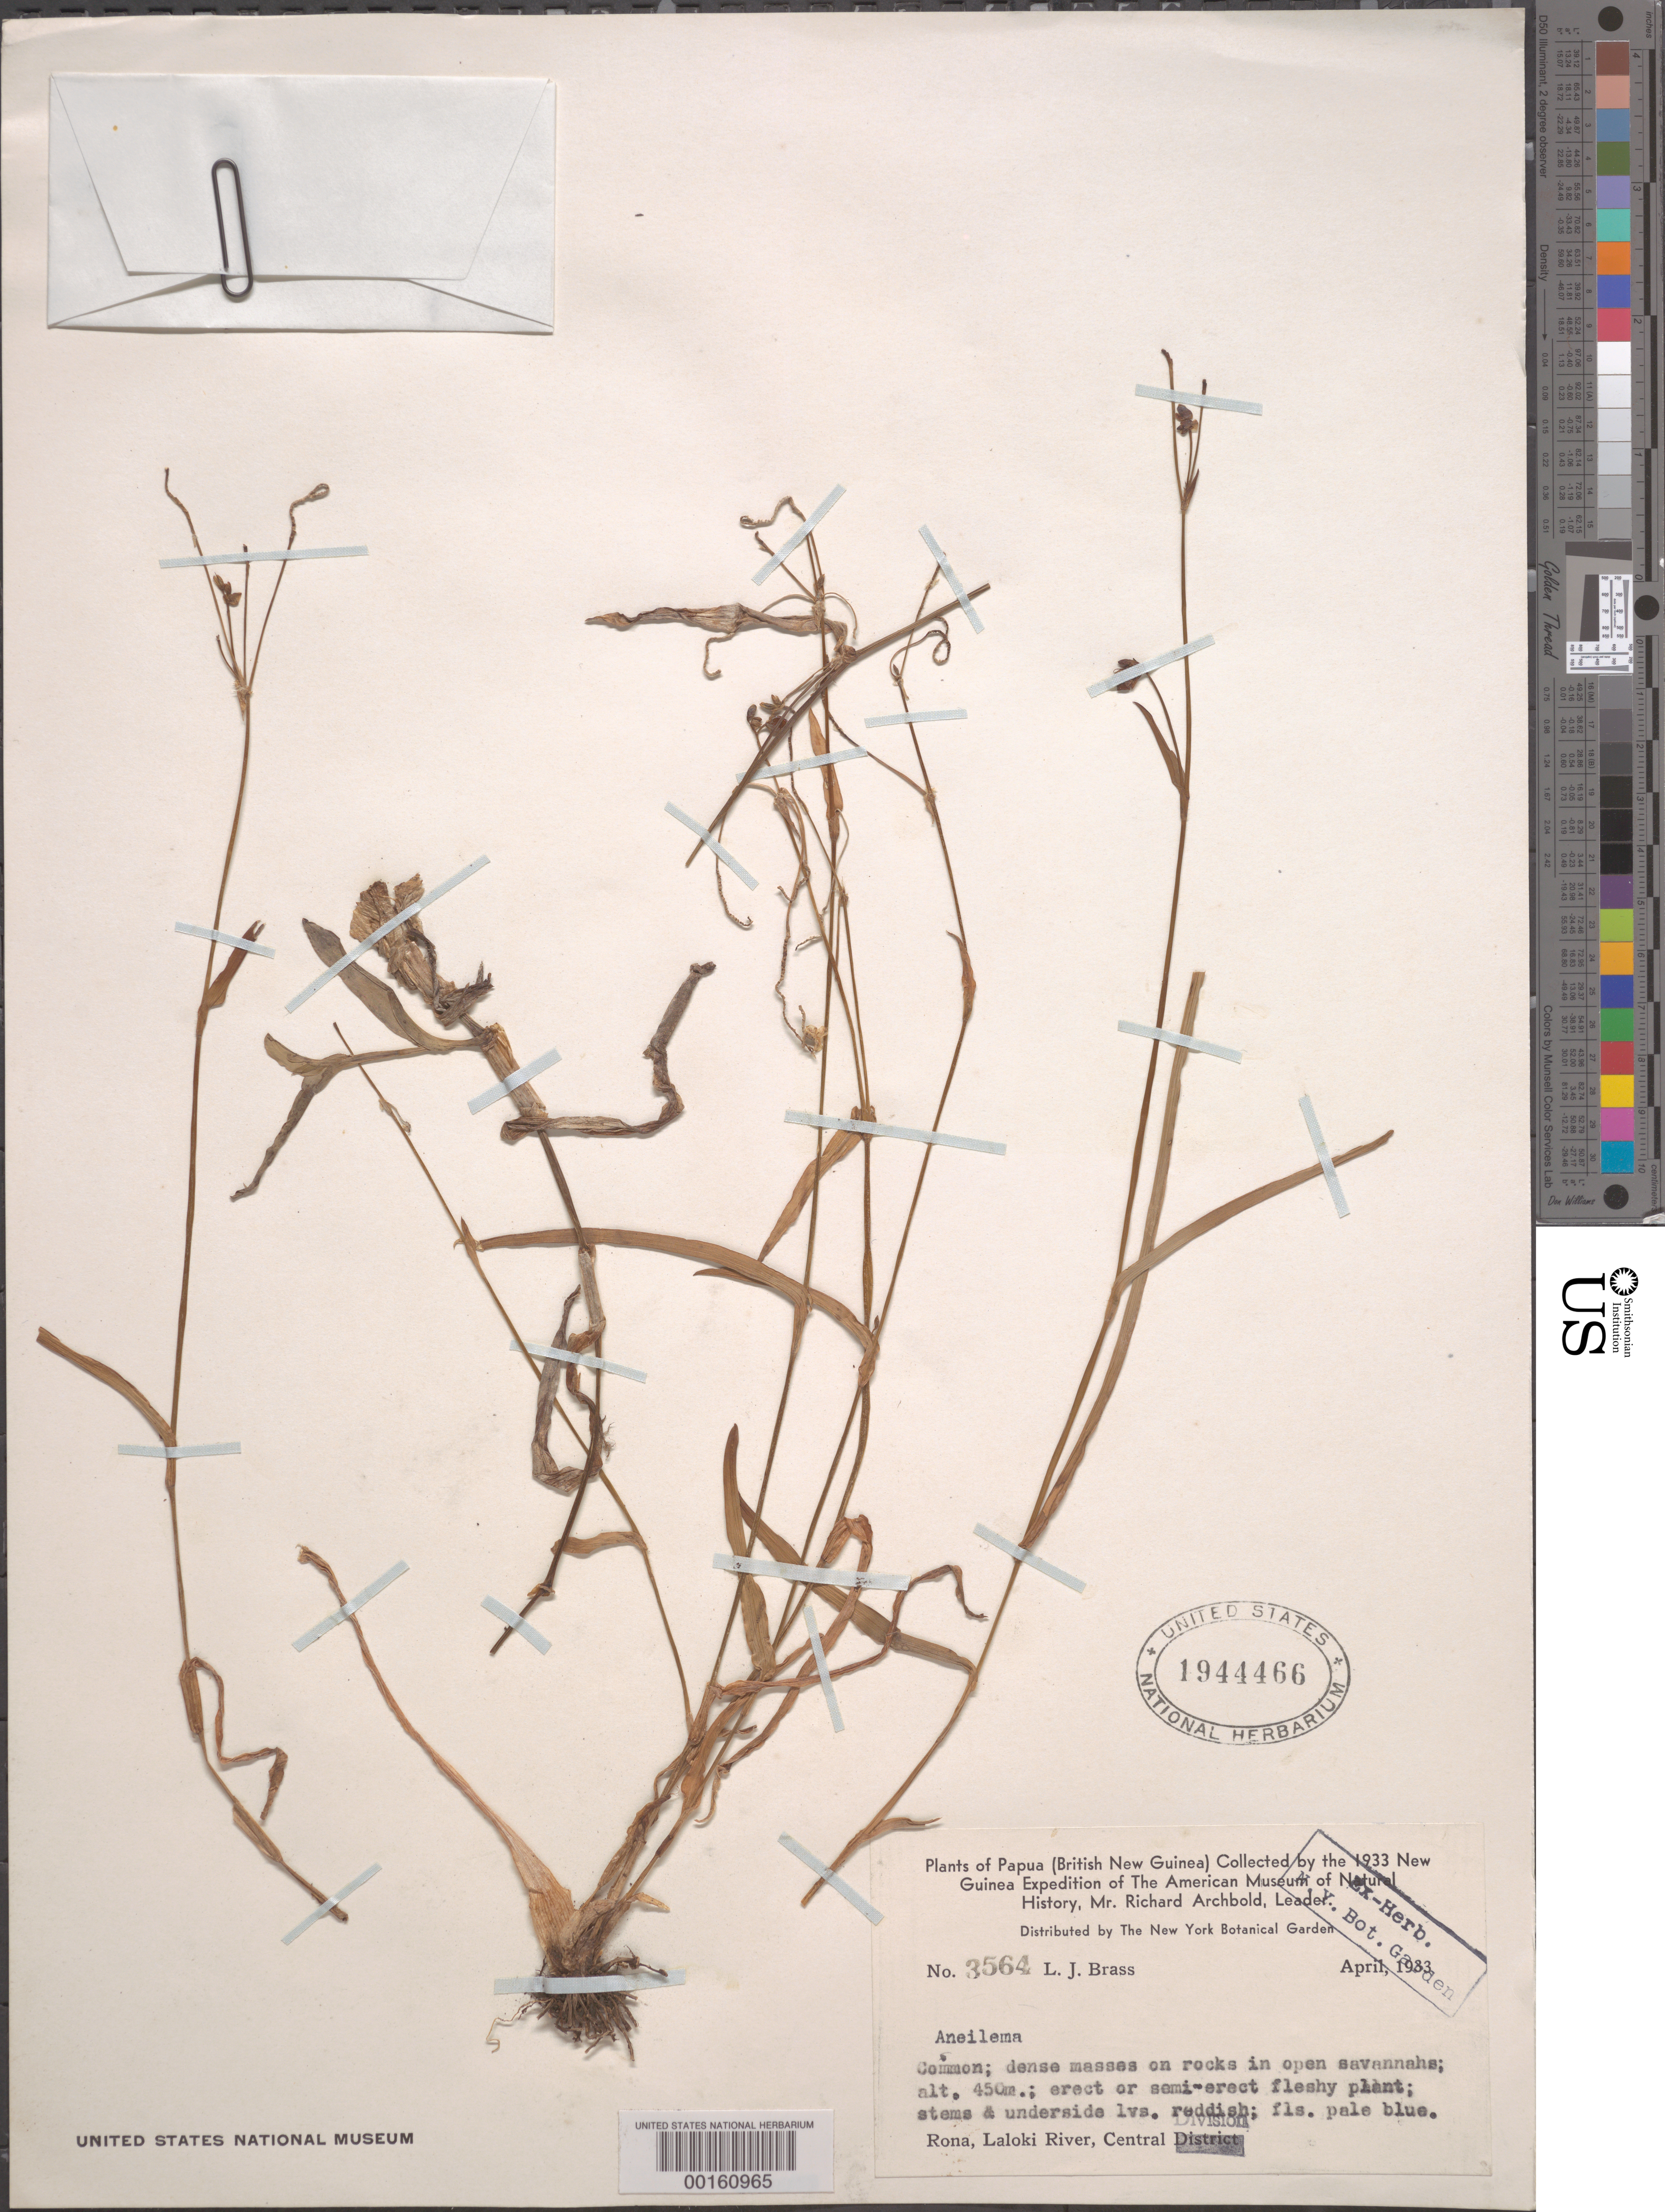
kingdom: Plantae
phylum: Tracheophyta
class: Liliopsida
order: Commelinales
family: Commelinaceae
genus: Murdannia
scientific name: Murdannia sp.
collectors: L. J. Brass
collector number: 3564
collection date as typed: Apr 1933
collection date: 1933-04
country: Papua New Guinea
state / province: Central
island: New Guinea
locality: Rona, laloki river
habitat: Rocks; open savanna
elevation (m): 450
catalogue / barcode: US 1944466